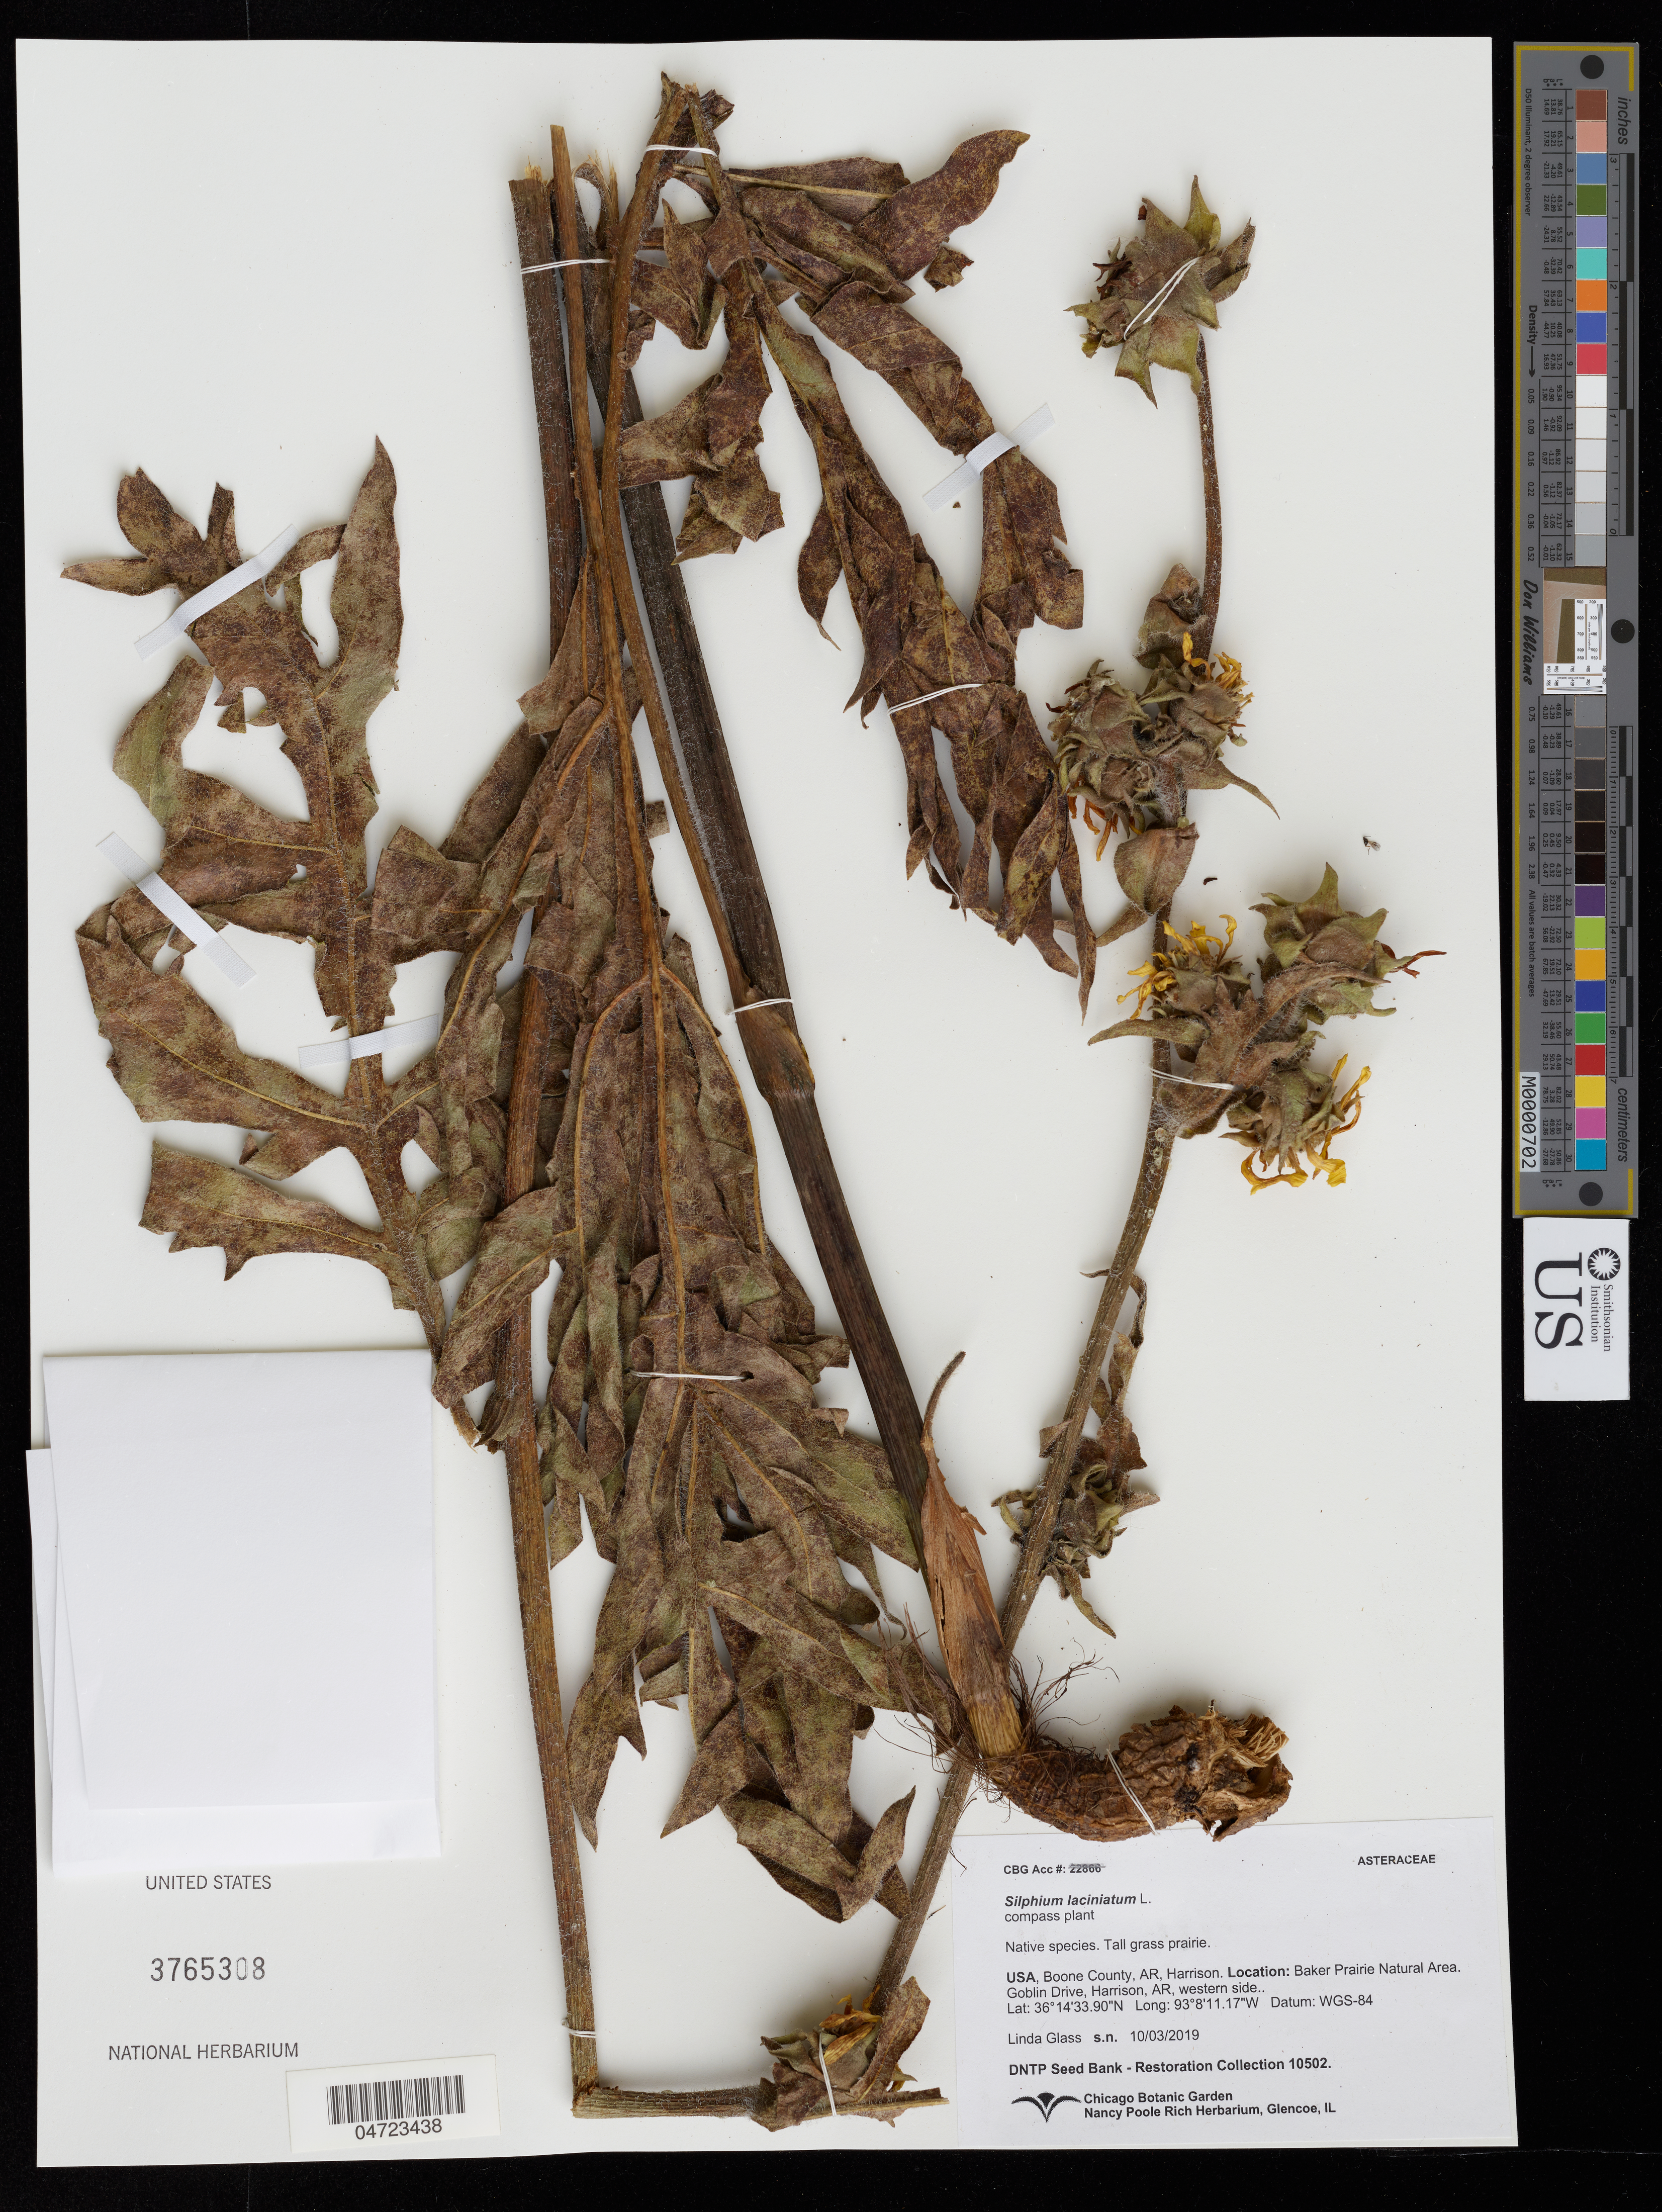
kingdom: Plantae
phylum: Tracheophyta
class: Magnoliopsida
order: Asterales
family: Asteraceae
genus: Silphium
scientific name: Silphium laciniatum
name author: L.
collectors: L. Glass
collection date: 2019-10-03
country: United States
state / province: Arkansas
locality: Boone County, Harrison. Baker Prairie Natural Area. Goblin Drive, Harrison, western side.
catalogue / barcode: US 3765308